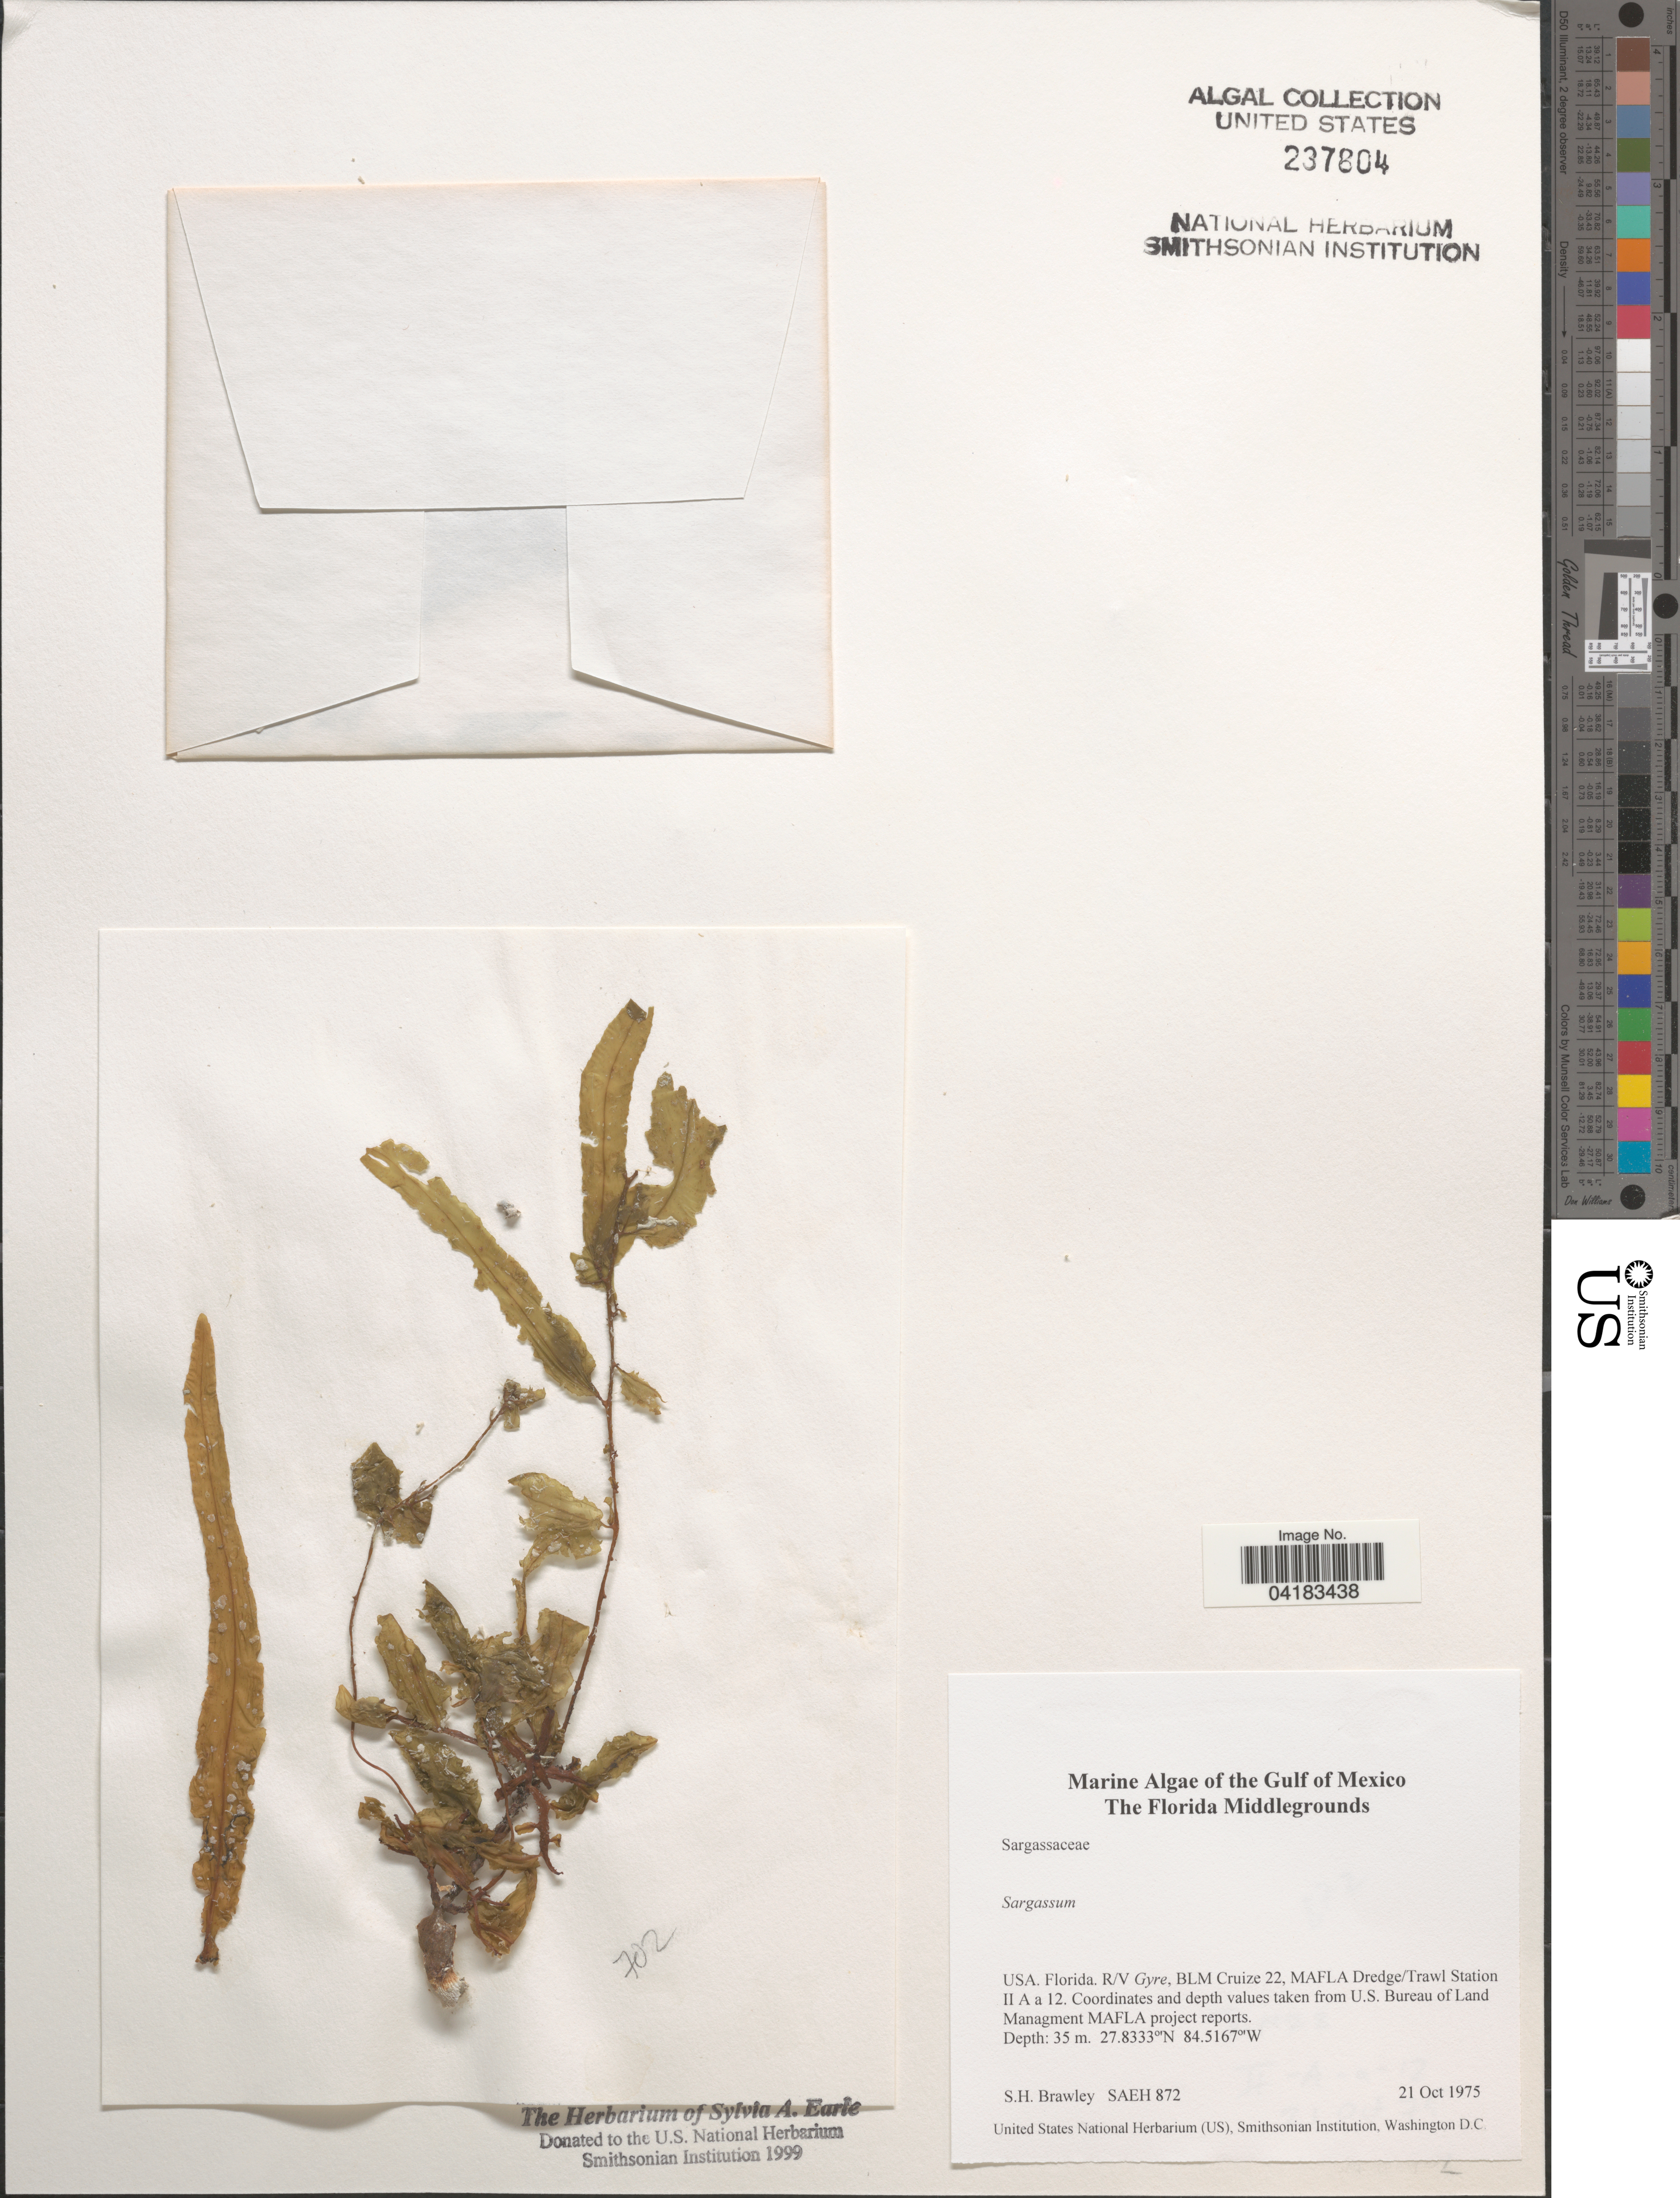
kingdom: Chromista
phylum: Ochrophyta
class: Phaeophyceae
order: Fucales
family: Sargassaceae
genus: Sargassum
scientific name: Sargassum sp.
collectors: S. Brawley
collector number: SAEH872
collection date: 1975-10-21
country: United States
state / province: Florida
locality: The Gulf of Mexico. The Florida Middlegrounds. R/V Gyre, BLM Cruize 22, MAFLA Dredge/Trawl Station II A a 12.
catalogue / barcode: US 237804